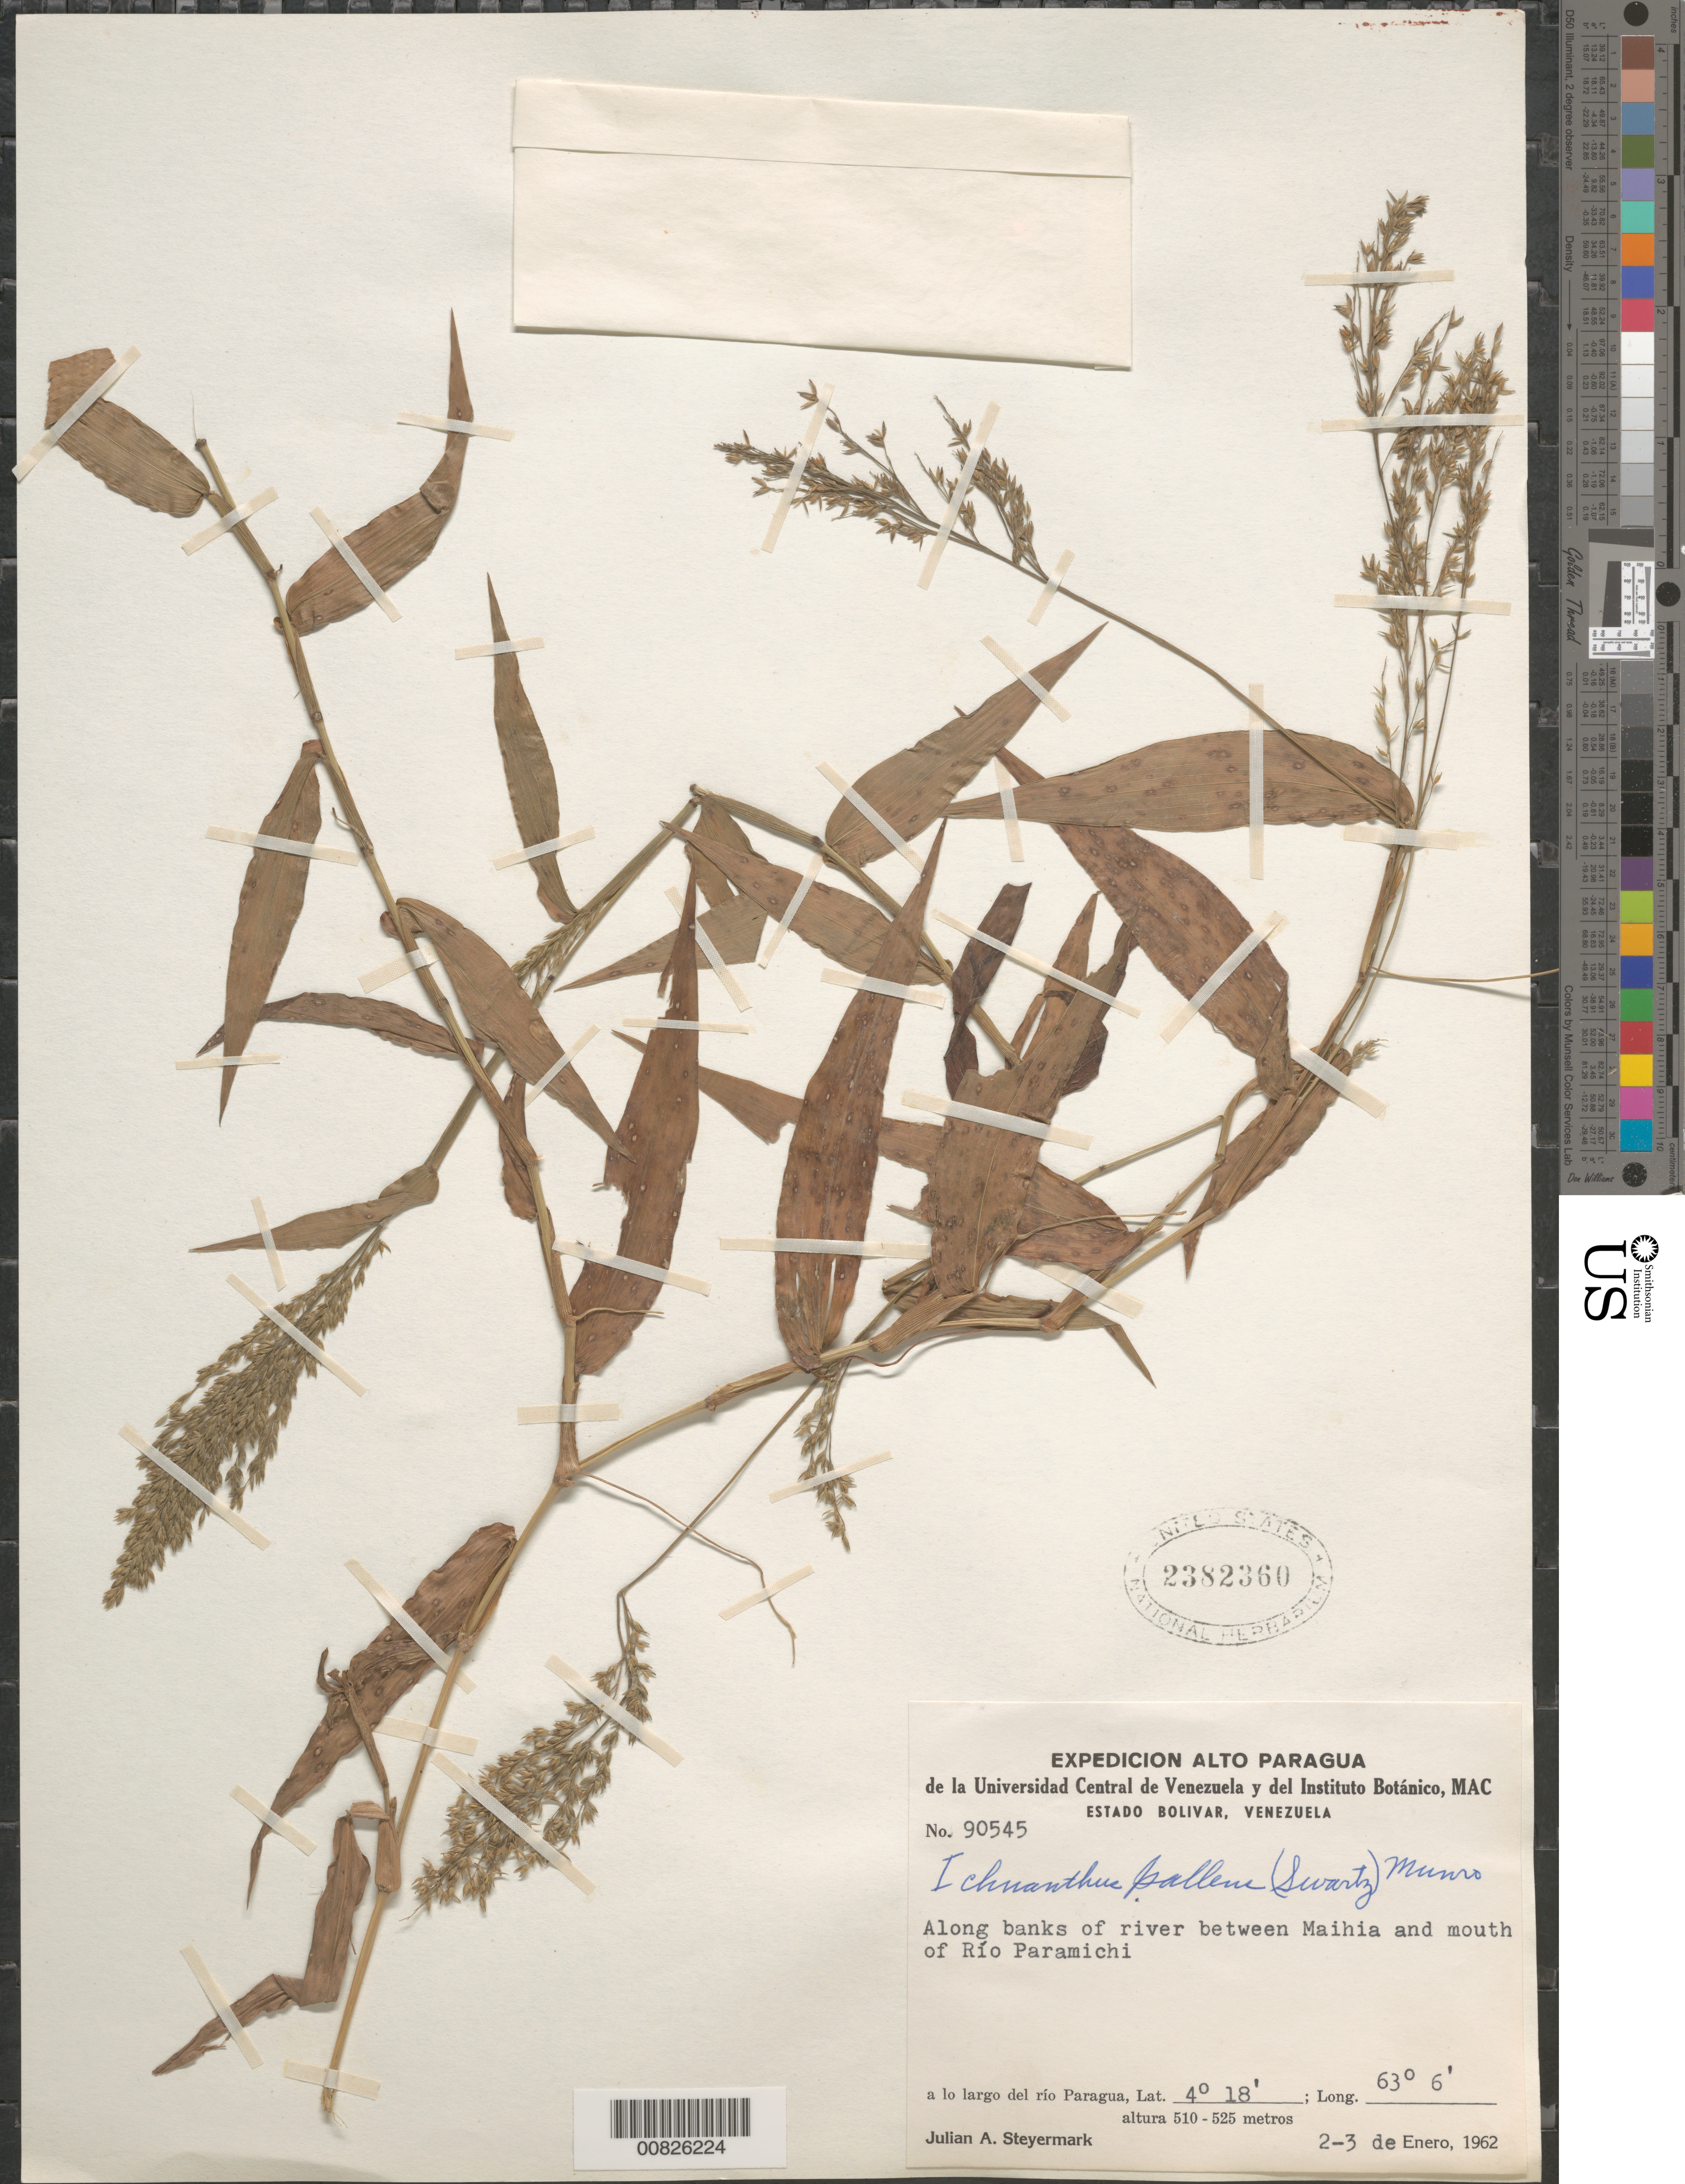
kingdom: Plantae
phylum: Tracheophyta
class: Liliopsida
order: Poales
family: Poaceae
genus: Ichnanthus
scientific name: Ichnanthus pallens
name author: (Sw.) Munro ex Benth.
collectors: J. Steyermark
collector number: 90545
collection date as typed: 2-Jan-62 to 3-Jan-62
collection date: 1962-01-02/1962-01-03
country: Venezuela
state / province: Bolívar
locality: Río Paragua, between Maihia and mouth of Río Paramichi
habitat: Riverbank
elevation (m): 510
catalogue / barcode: US 2382360